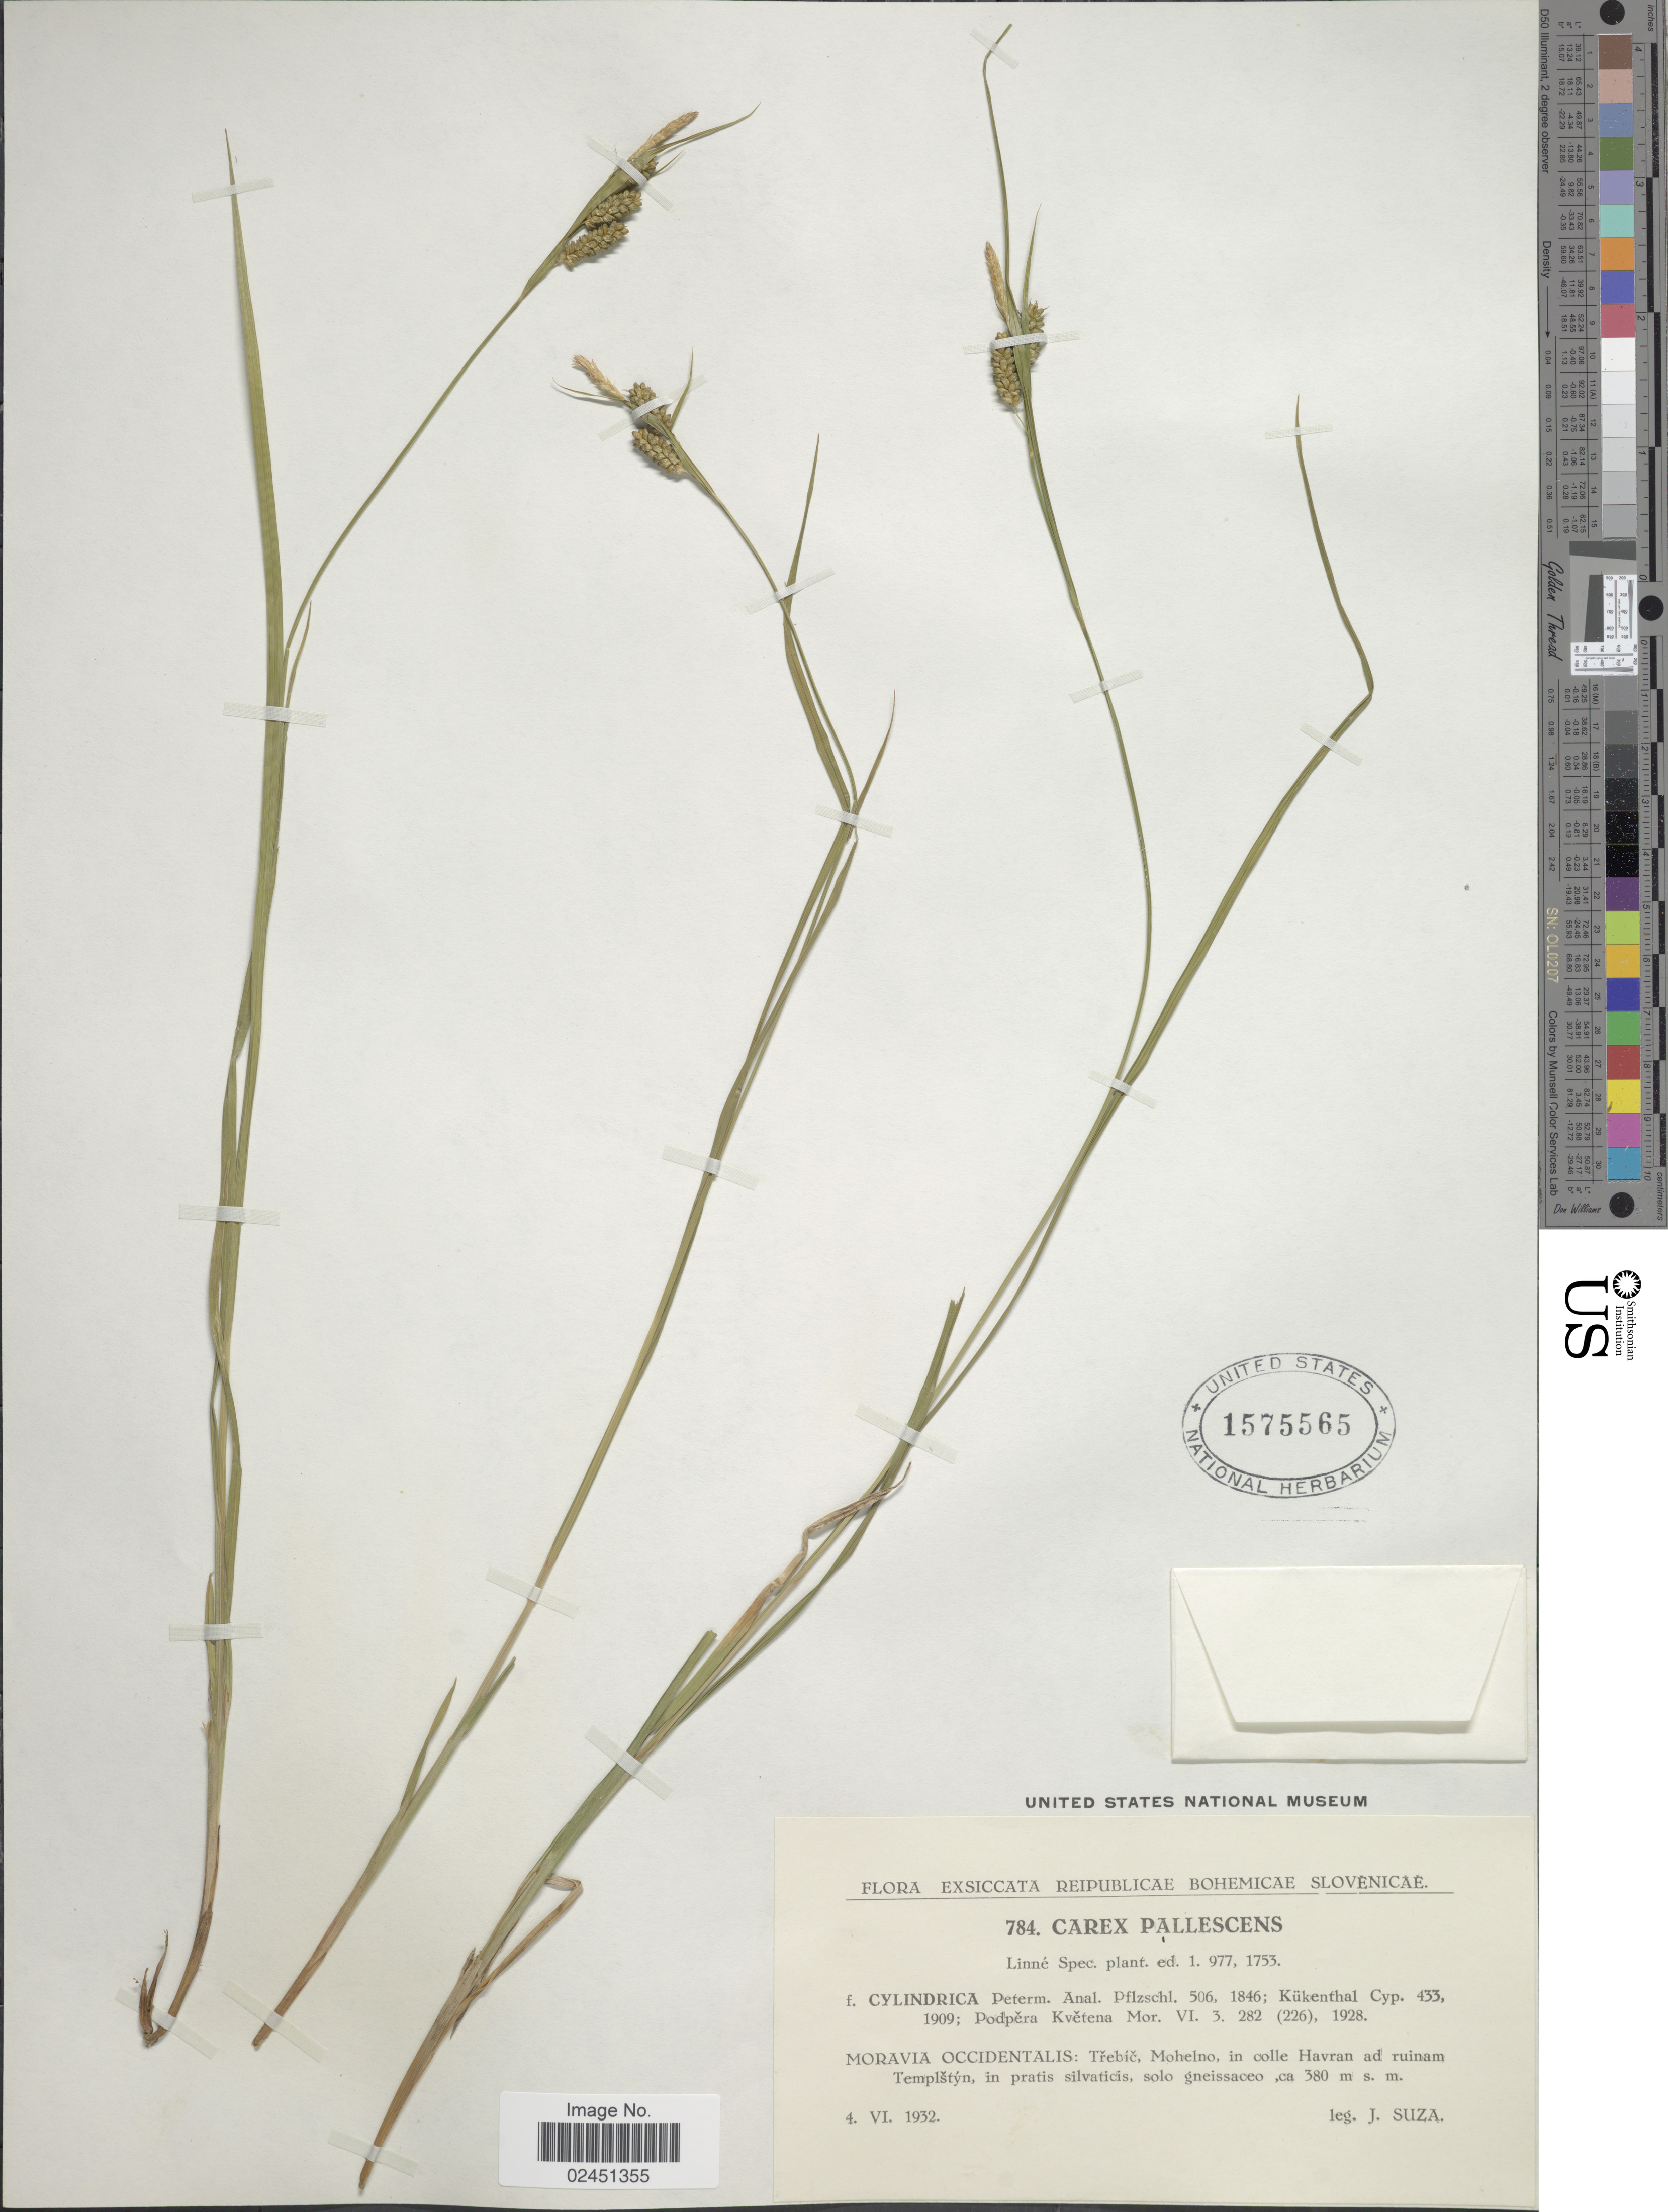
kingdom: Plantae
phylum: Tracheophyta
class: Liliopsida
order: Poales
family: Cyperaceae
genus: Carex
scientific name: Carex pallescens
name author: L.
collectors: J. Suza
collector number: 784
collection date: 1932-05-04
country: Czechia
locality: Reipublicae Bohemicae Slovenicae, Moravia Occidentalis: Trebic, Mohelno, in colle Havran ad ruinam Templstyn, in pratis silvaticis, solo gneissaceo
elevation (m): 380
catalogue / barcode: US 1575565